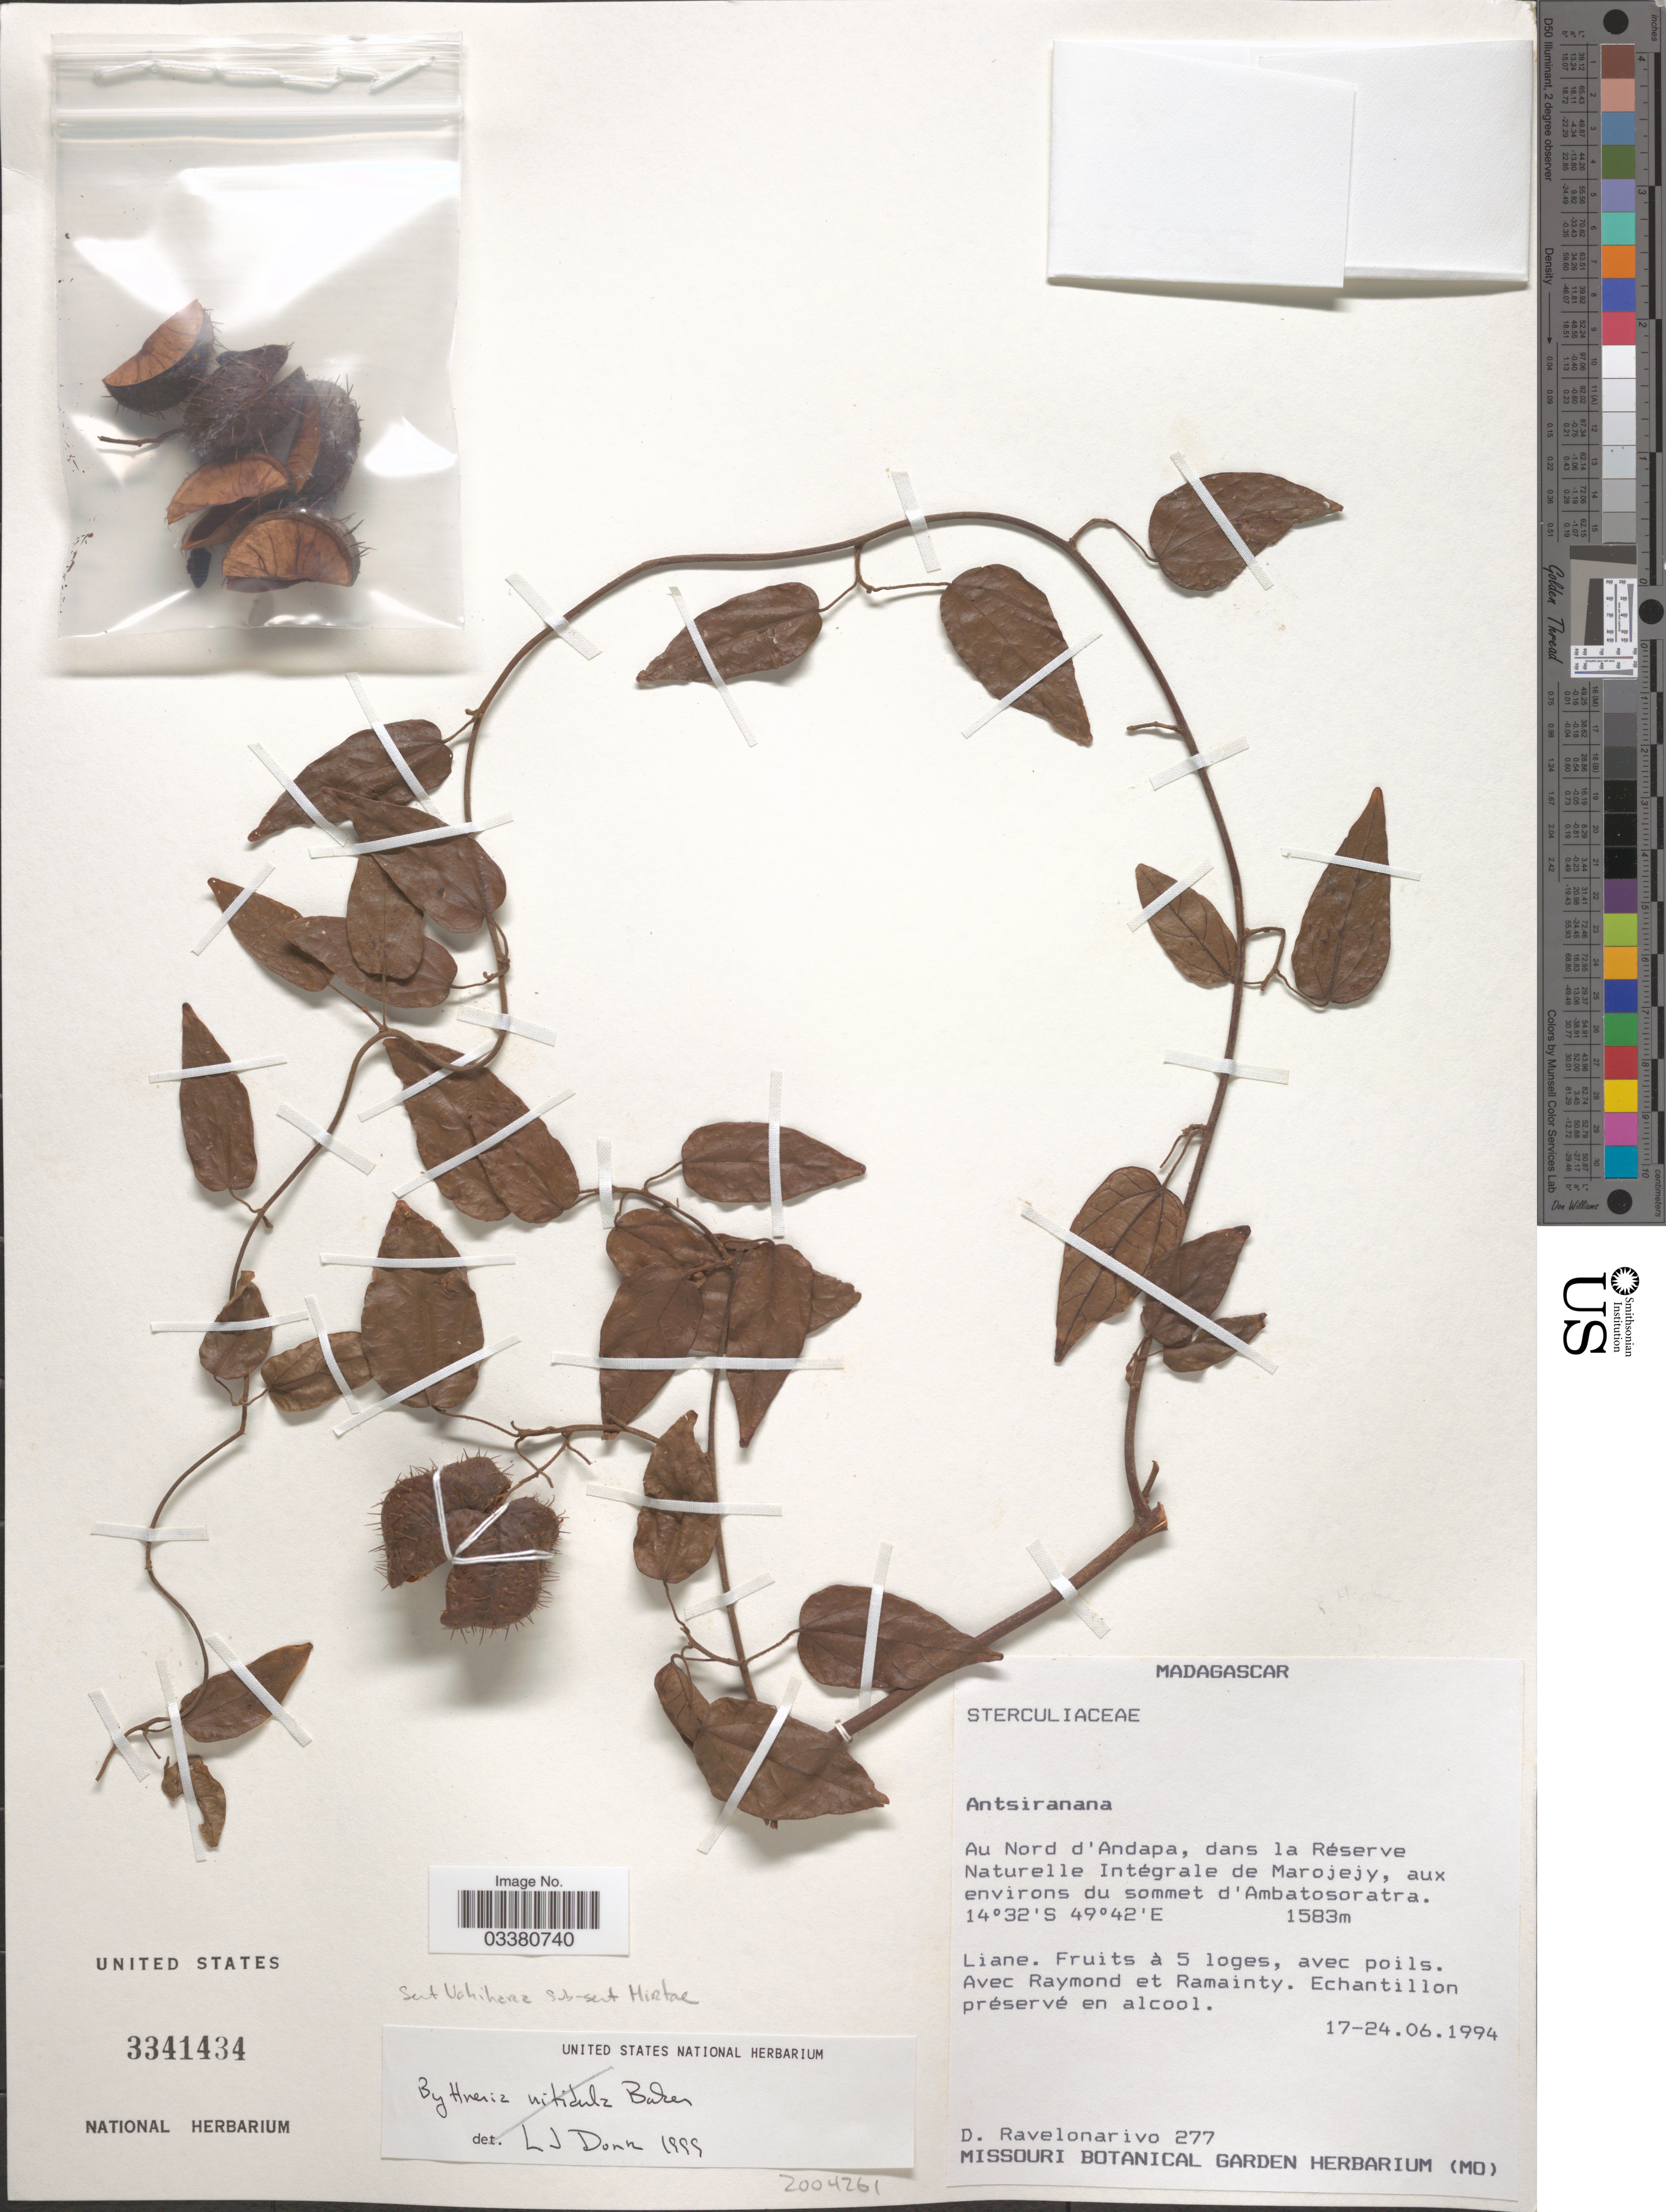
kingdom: Plantae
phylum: Tracheophyta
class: Magnoliopsida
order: Malvales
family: Malvaceae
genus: Byttneria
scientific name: Byttneria sp.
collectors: D. Ravelonarivo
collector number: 277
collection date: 1994-06-17/1994-06-24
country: Madagascar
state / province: Sava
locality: Au Nord d'Andapa, dans la Réserve naturelle Intégrale de Marojejy, aux environs du sommet d'Ambatosoratra.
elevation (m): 1583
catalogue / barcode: US 3341434